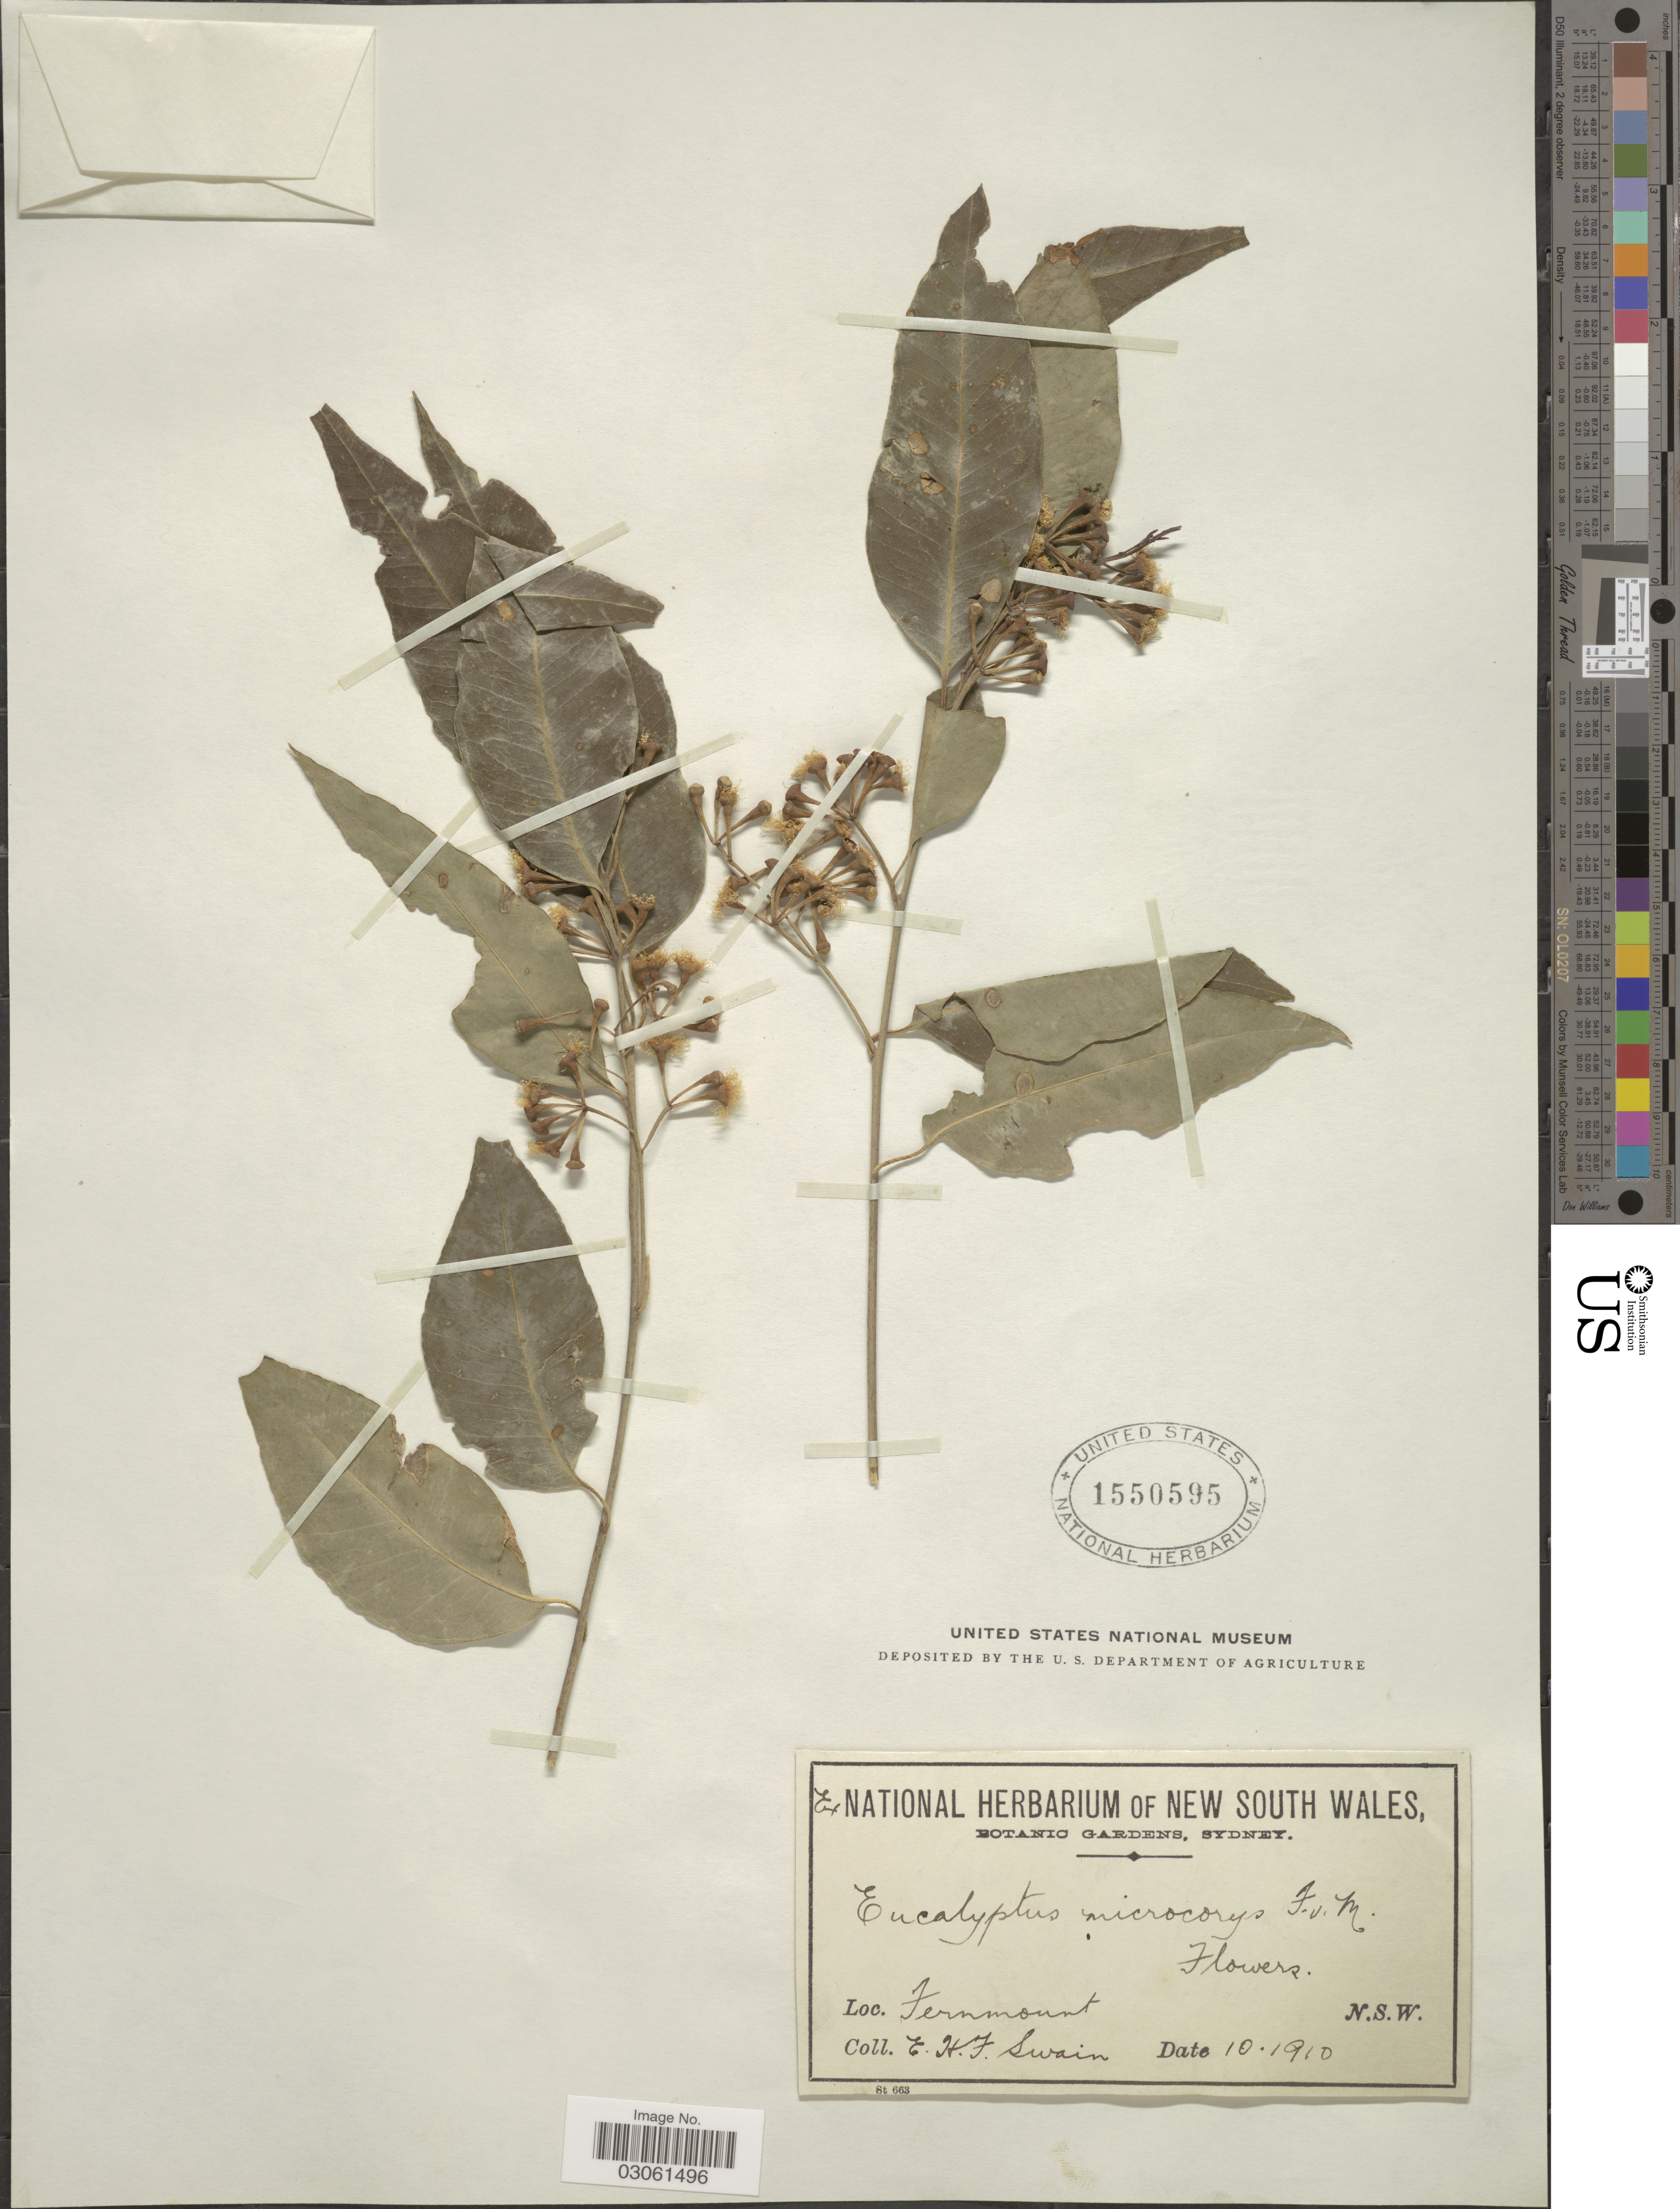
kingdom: Plantae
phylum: Tracheophyta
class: Magnoliopsida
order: Myrtales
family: Myrtaceae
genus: Eucalyptus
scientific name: Eucalyptus microcorys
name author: F. Muell.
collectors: E. Swain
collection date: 1910-10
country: Australia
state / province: New South Wales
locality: Fernmount. N. S. W.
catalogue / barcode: US 1550595